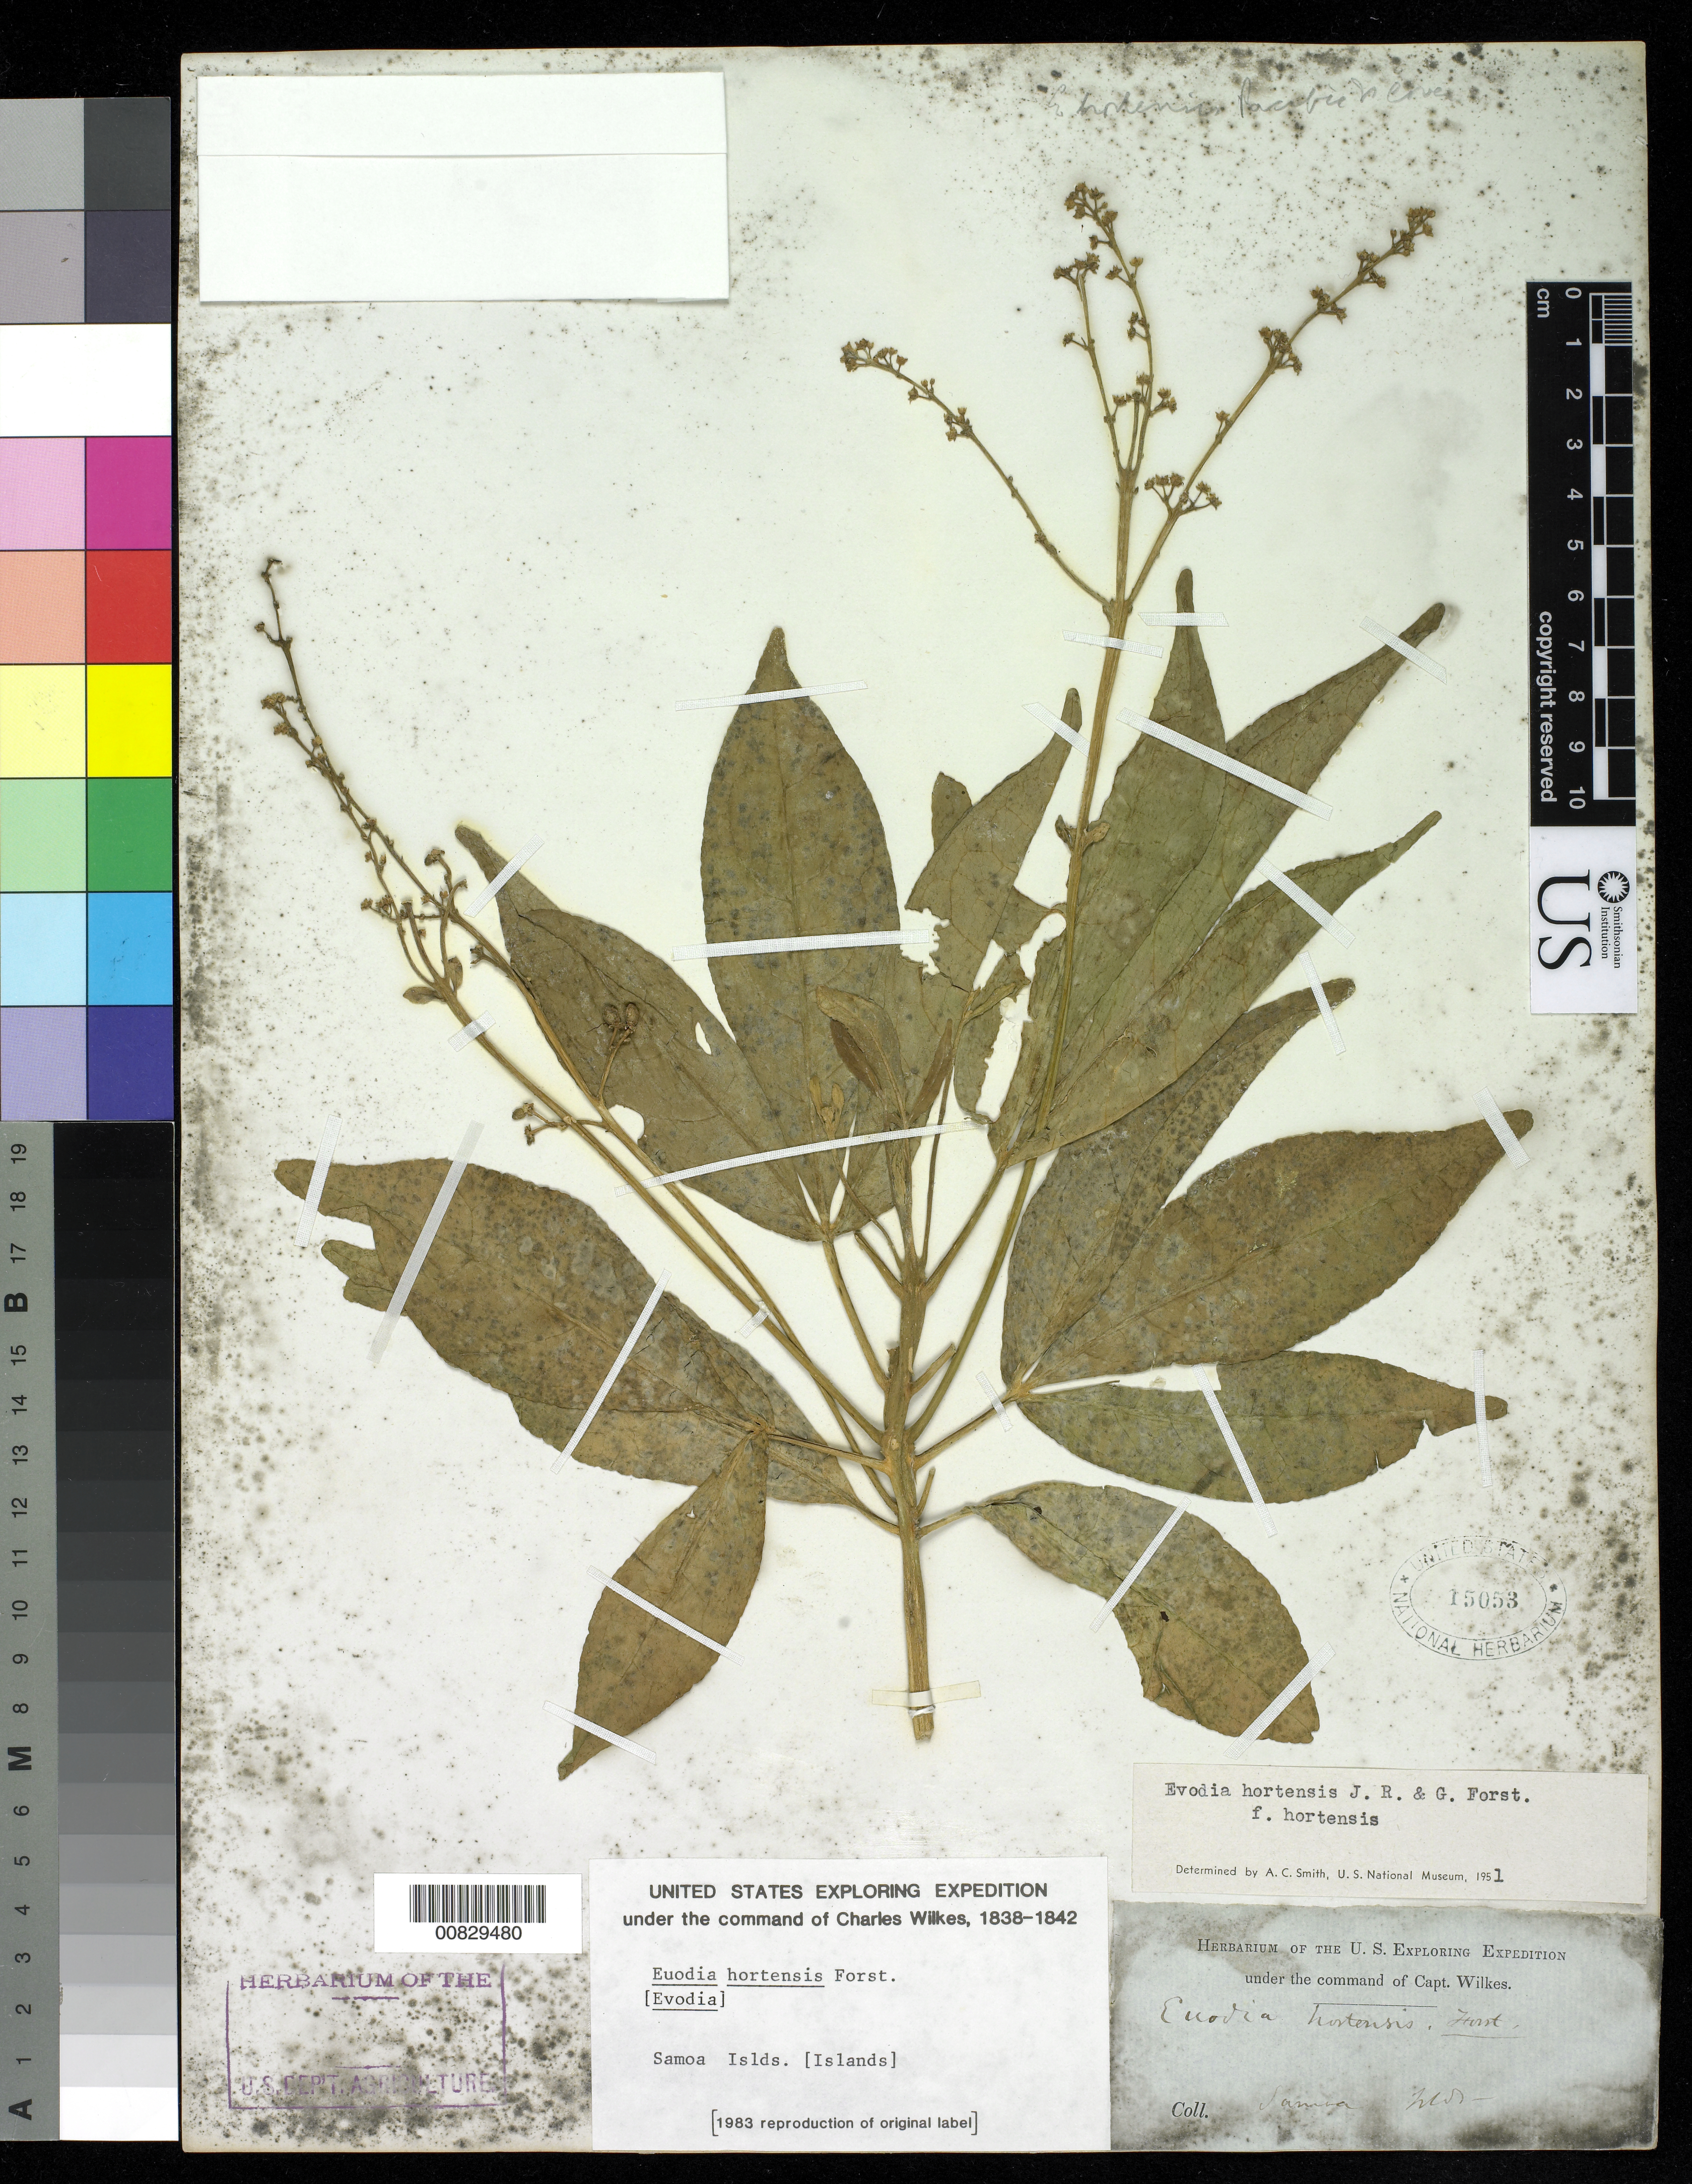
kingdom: Plantae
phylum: Tracheophyta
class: Magnoliopsida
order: Sapindales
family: Rutaceae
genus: Euodia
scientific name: Euodia hortensis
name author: J.R. Forst. & G. Forst.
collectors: Wilkes Explor. Exped.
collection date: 1838/1842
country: American Samoa / Samoa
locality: Samoan Islands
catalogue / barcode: US 15053